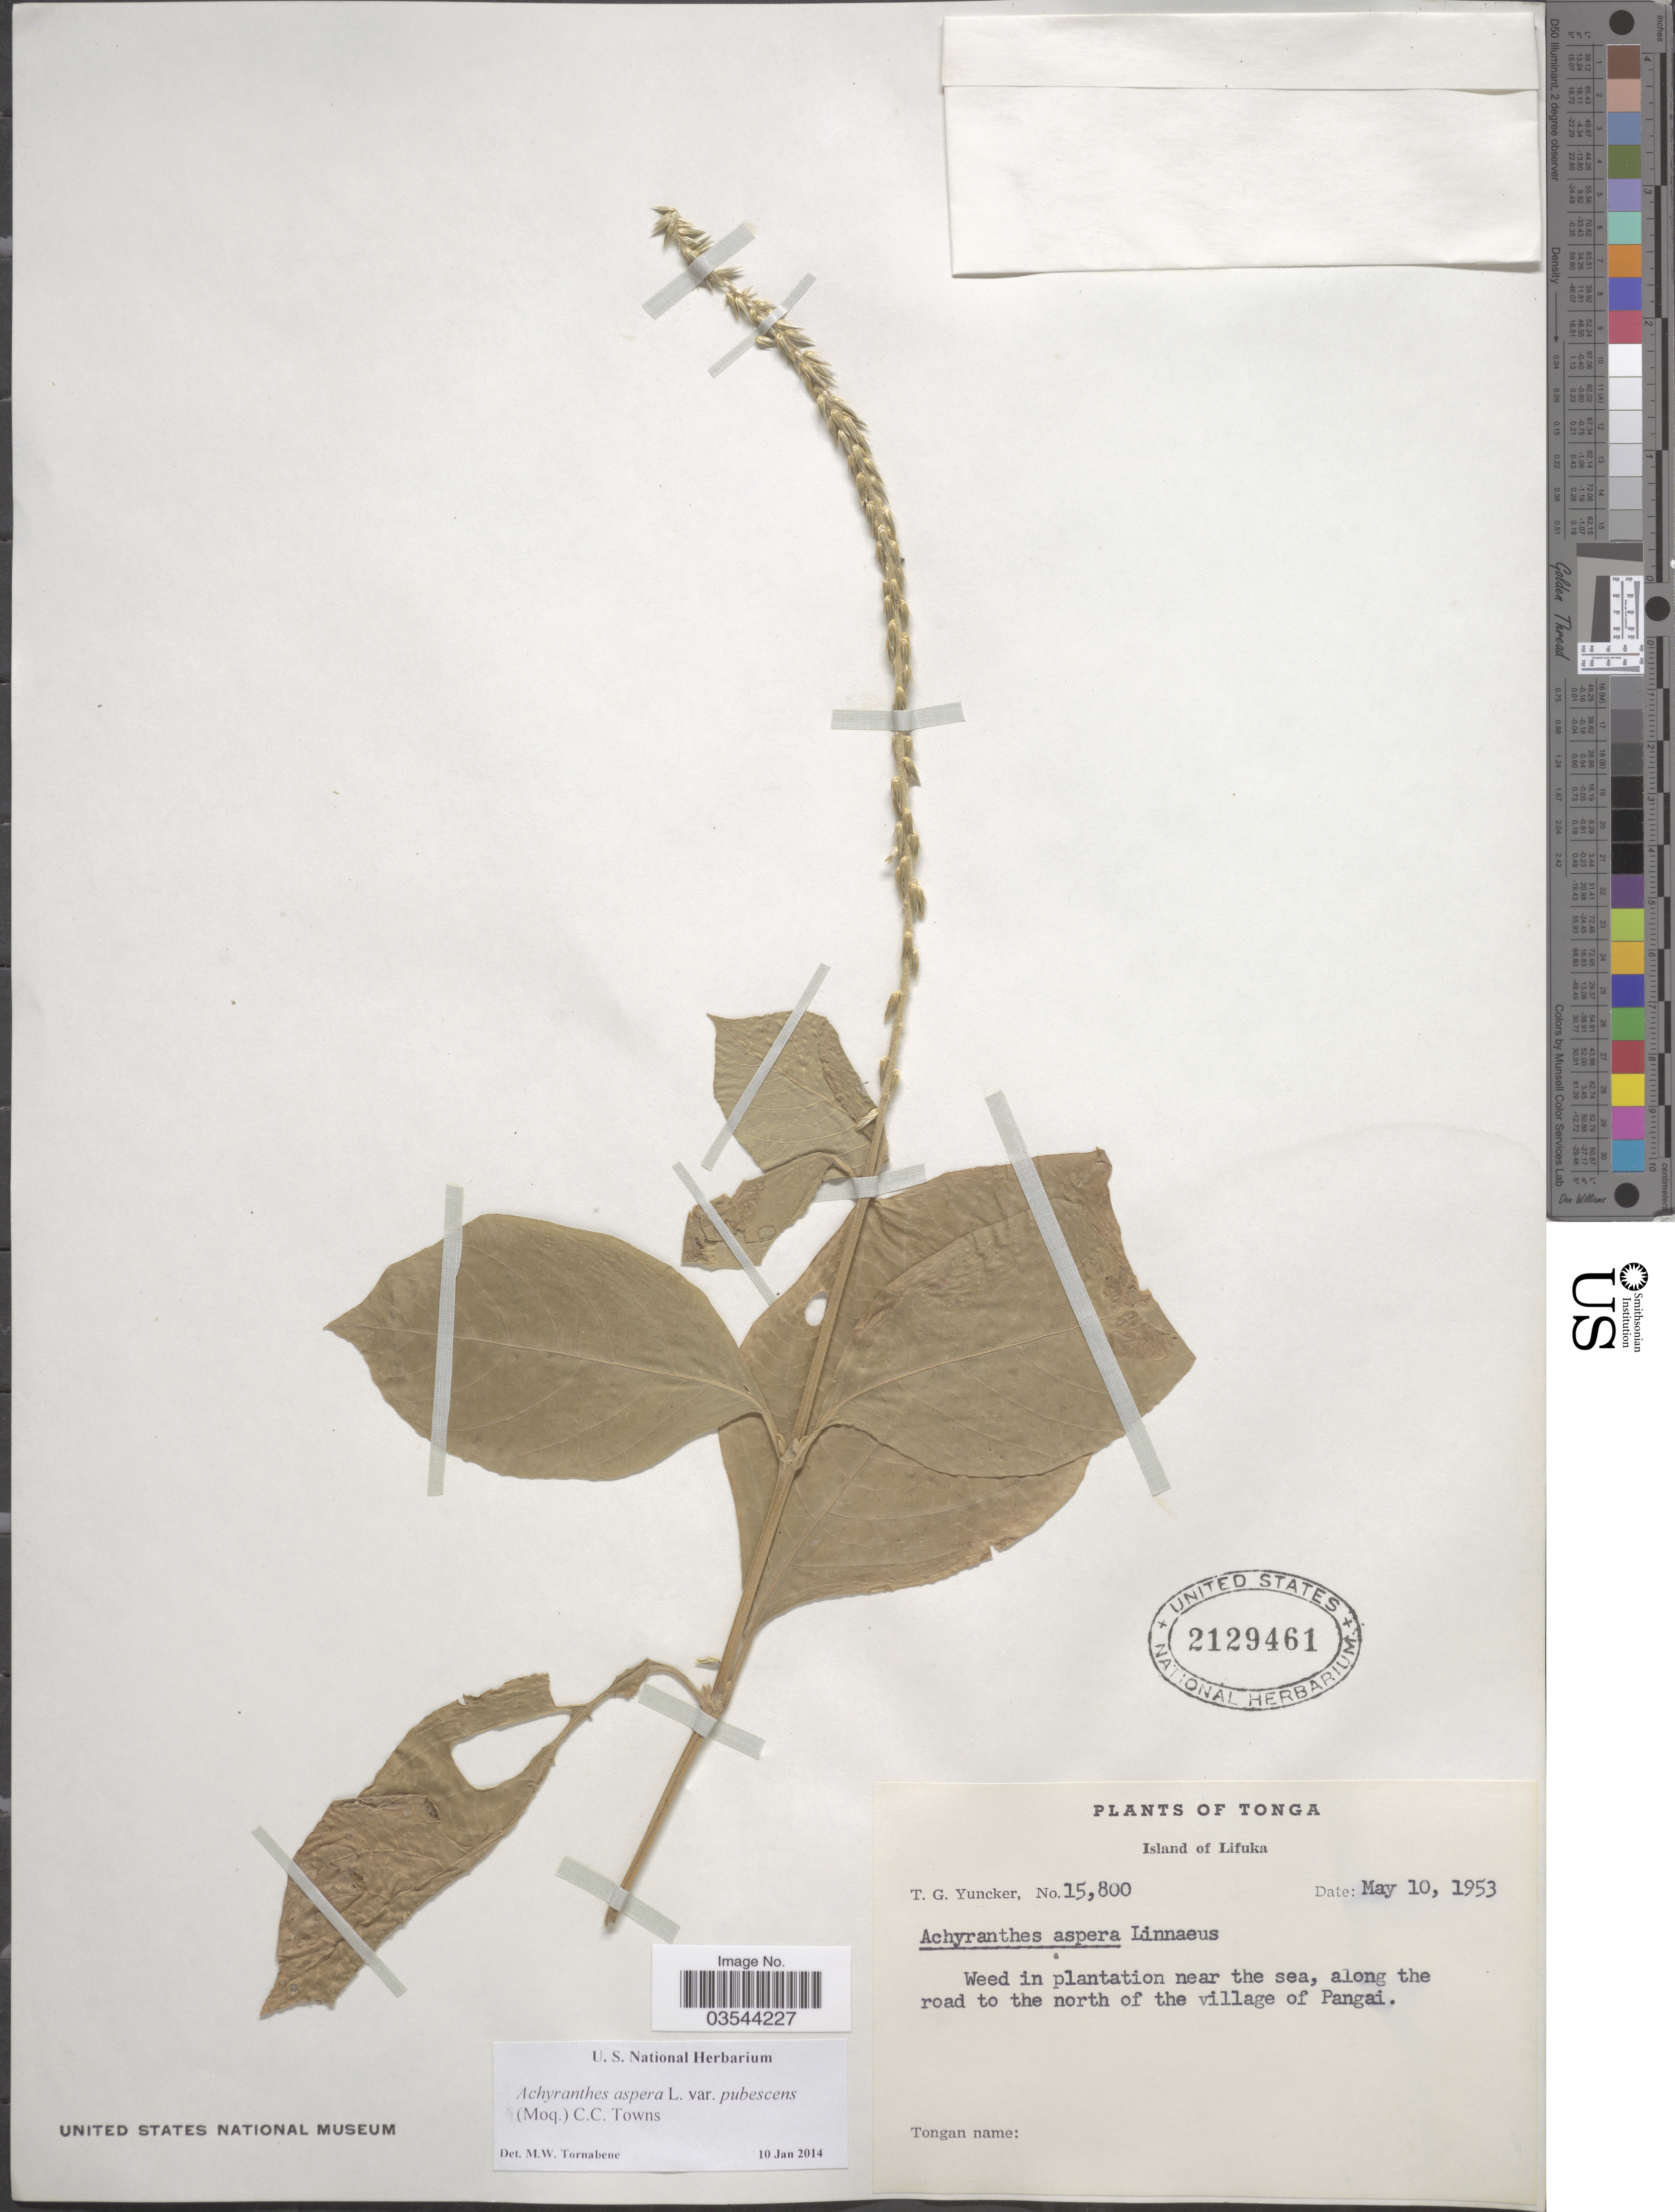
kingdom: Plantae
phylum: Tracheophyta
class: Magnoliopsida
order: Caryophyllales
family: Amaranthaceae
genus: Achyranthes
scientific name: Achyranthes aspera var. pubescens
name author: (Moq.) M. Gómez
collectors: T. G. Yuncker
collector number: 15800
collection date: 1953-05-10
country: Tonga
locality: Island of Lifuka. In plantation near the sea, along the road to the north of the village of Pangai.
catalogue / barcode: US 2129461